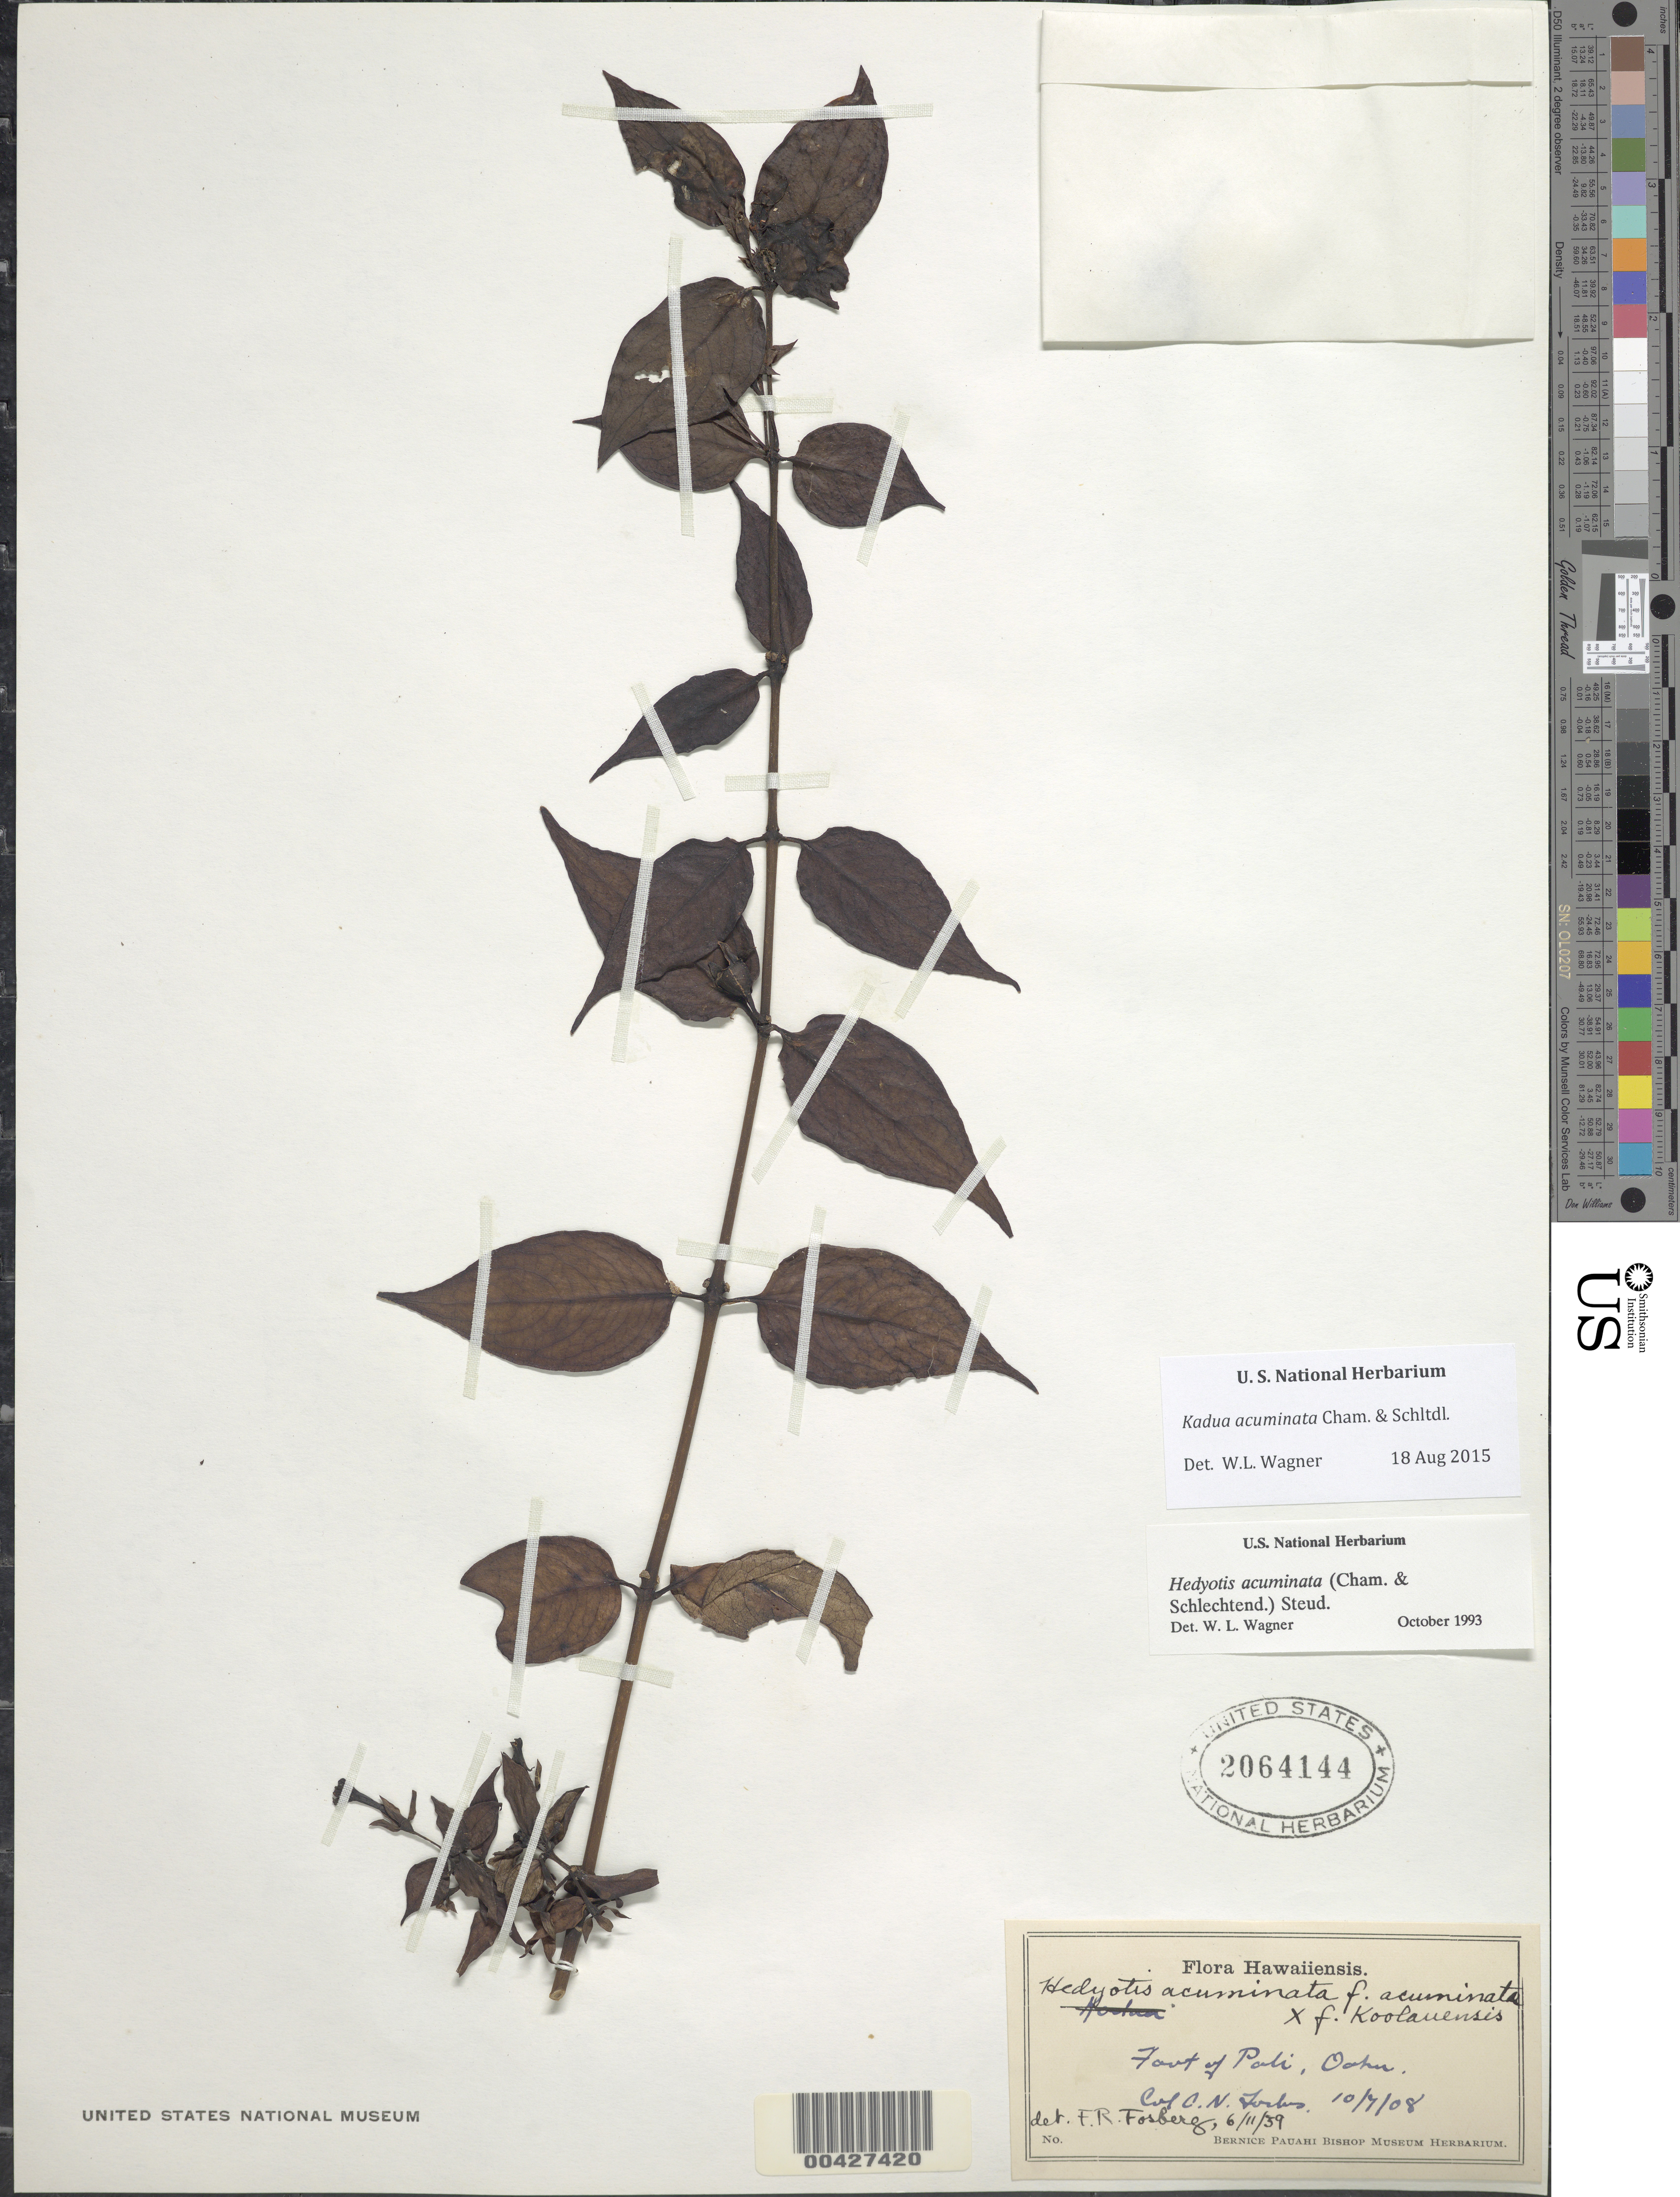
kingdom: Plantae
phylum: Tracheophyta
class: Magnoliopsida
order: Gentianales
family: Rubiaceae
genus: Kadua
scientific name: Kadua acuminata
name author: Cham. & Schltdl.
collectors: C. N. Forbes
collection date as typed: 7 Oct 1908 or 10 Jul 1908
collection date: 1908-07-10 or 1908-10-07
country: United States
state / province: Hawaii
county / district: Honolulu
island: Oahu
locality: Foot of Pali.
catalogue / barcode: US 2064144